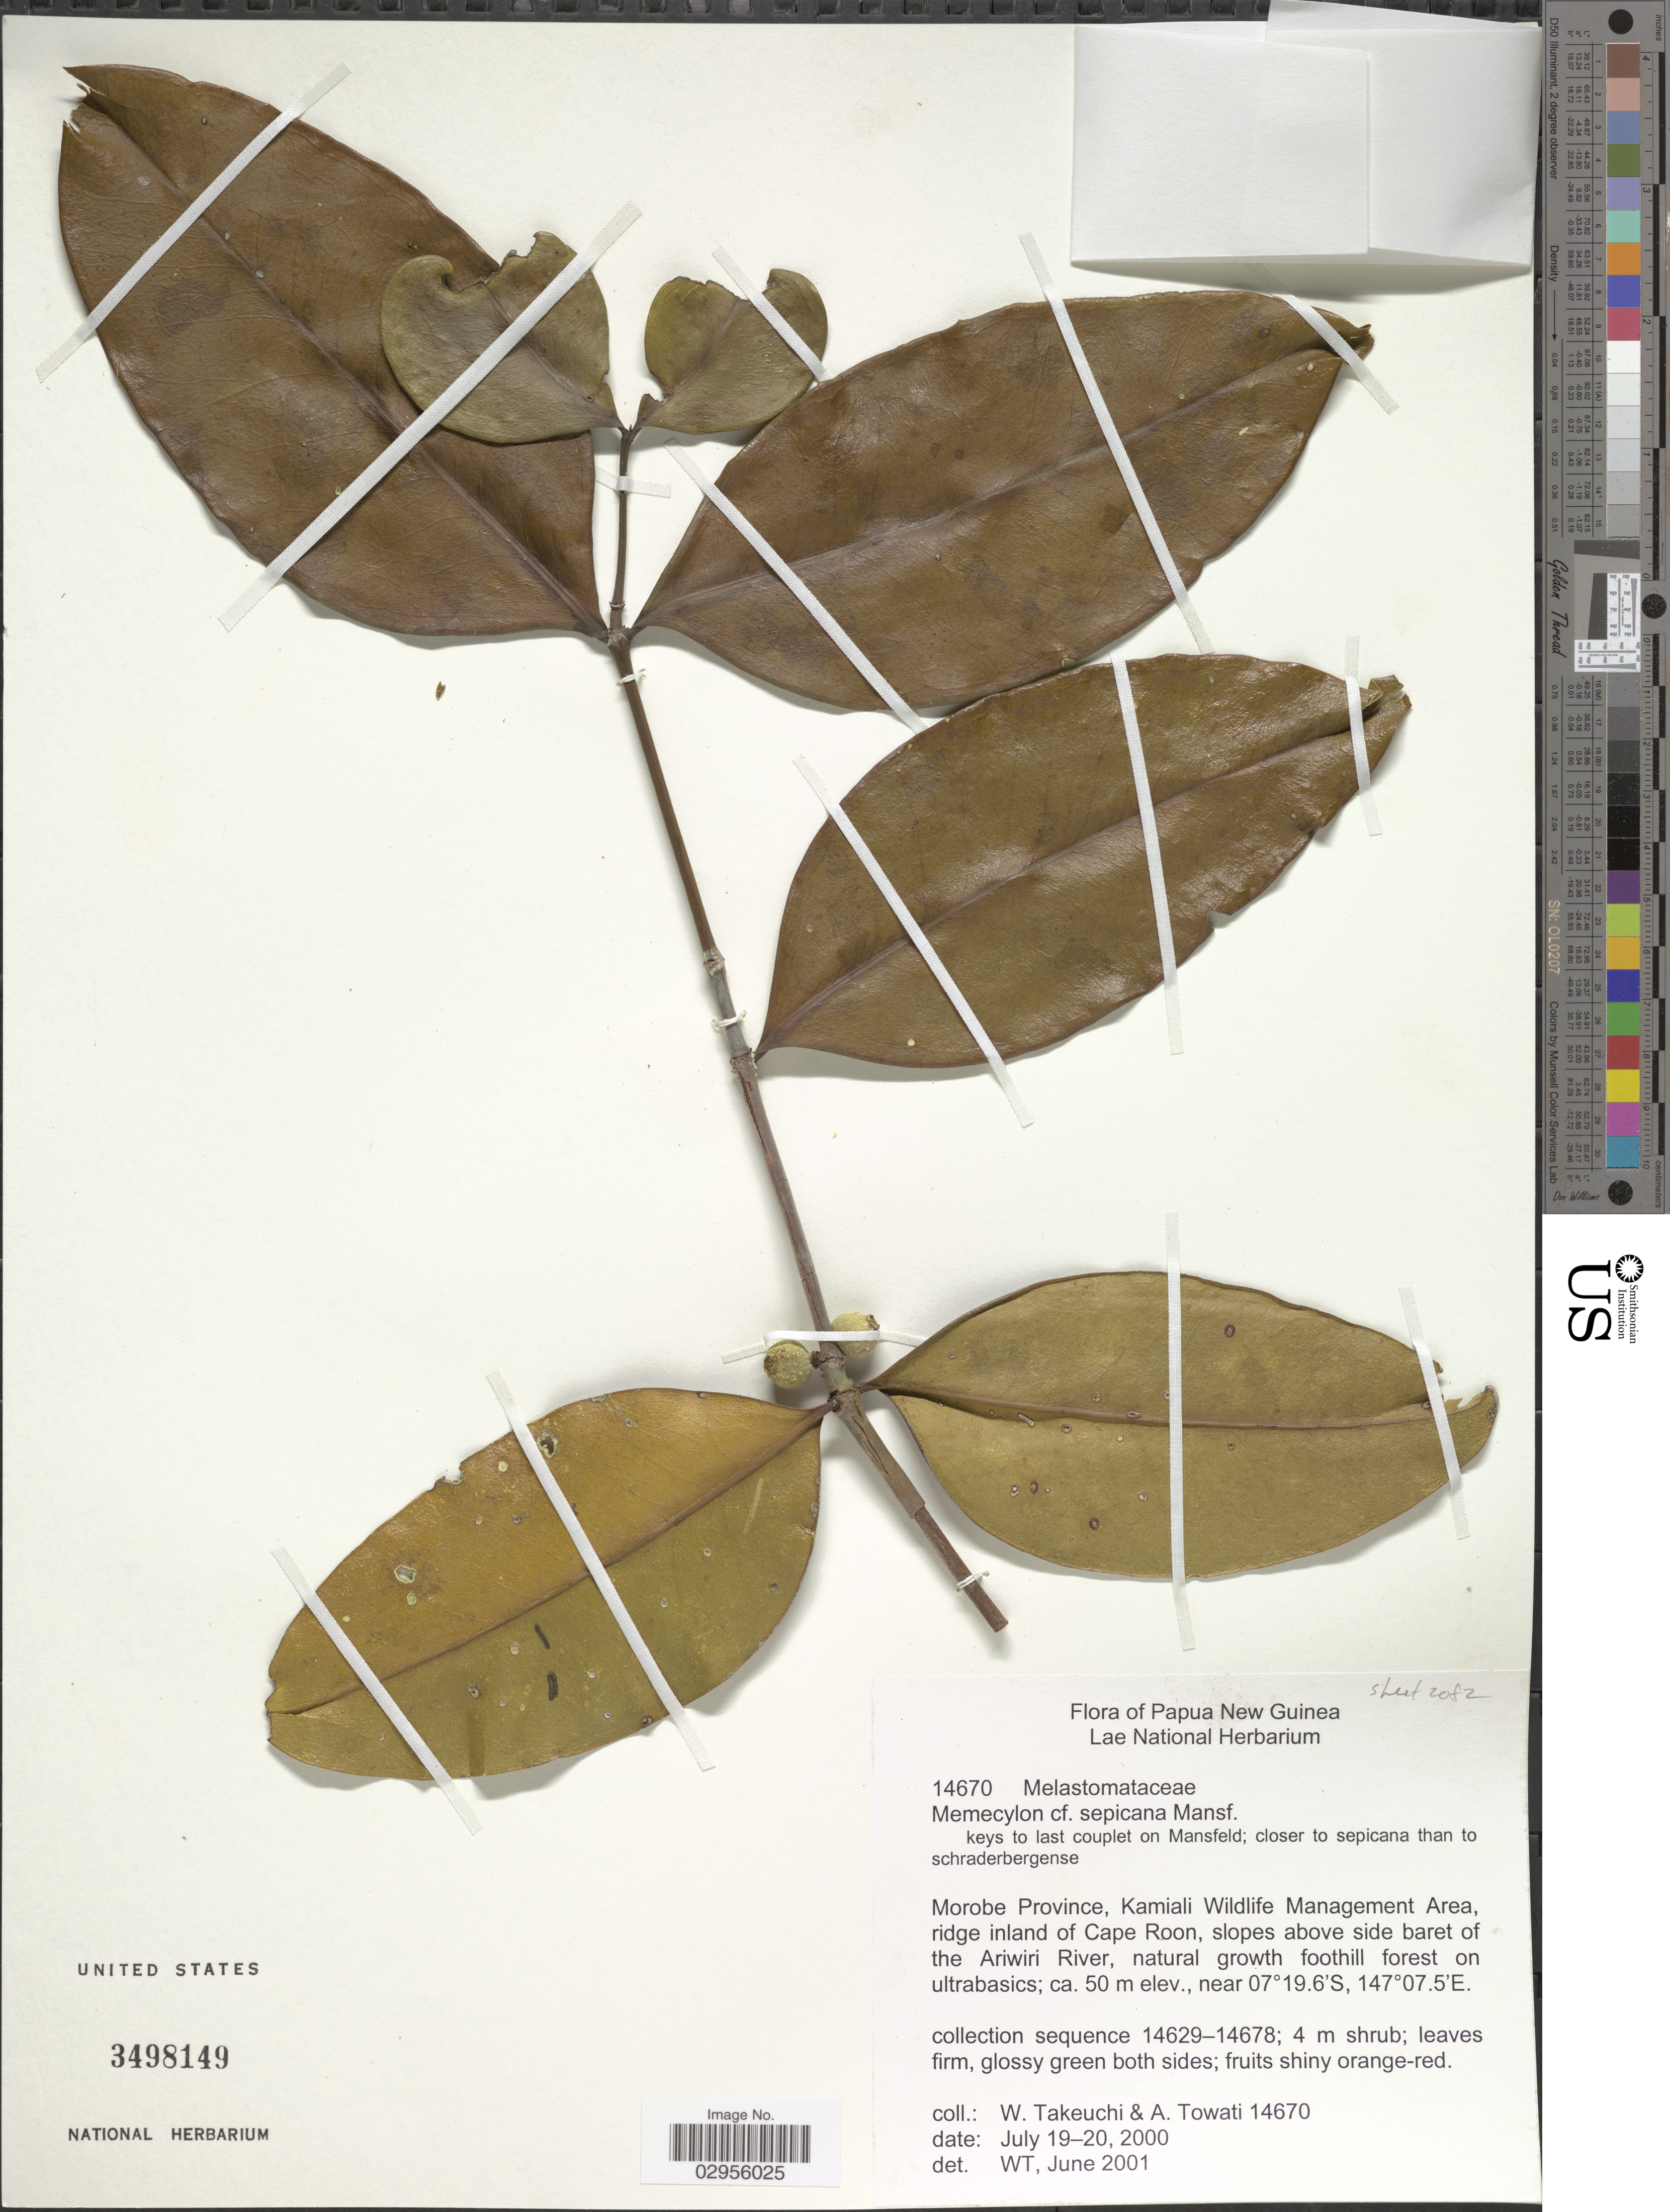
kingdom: Plantae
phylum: Tracheophyta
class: Magnoliopsida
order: Myrtales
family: Melastomataceae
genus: Memecylon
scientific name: Memecylon sepicanum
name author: Mansf.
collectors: W. Takeuchi & A. Towati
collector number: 14670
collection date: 2000-07-19/2000-07-20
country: Papua New Guinea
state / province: Morobe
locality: Kamiali Wildlife Management Area, ridge inland of Cape Roon, slopes above side baret of the Ariwiri River.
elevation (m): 50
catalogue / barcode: US 3498149